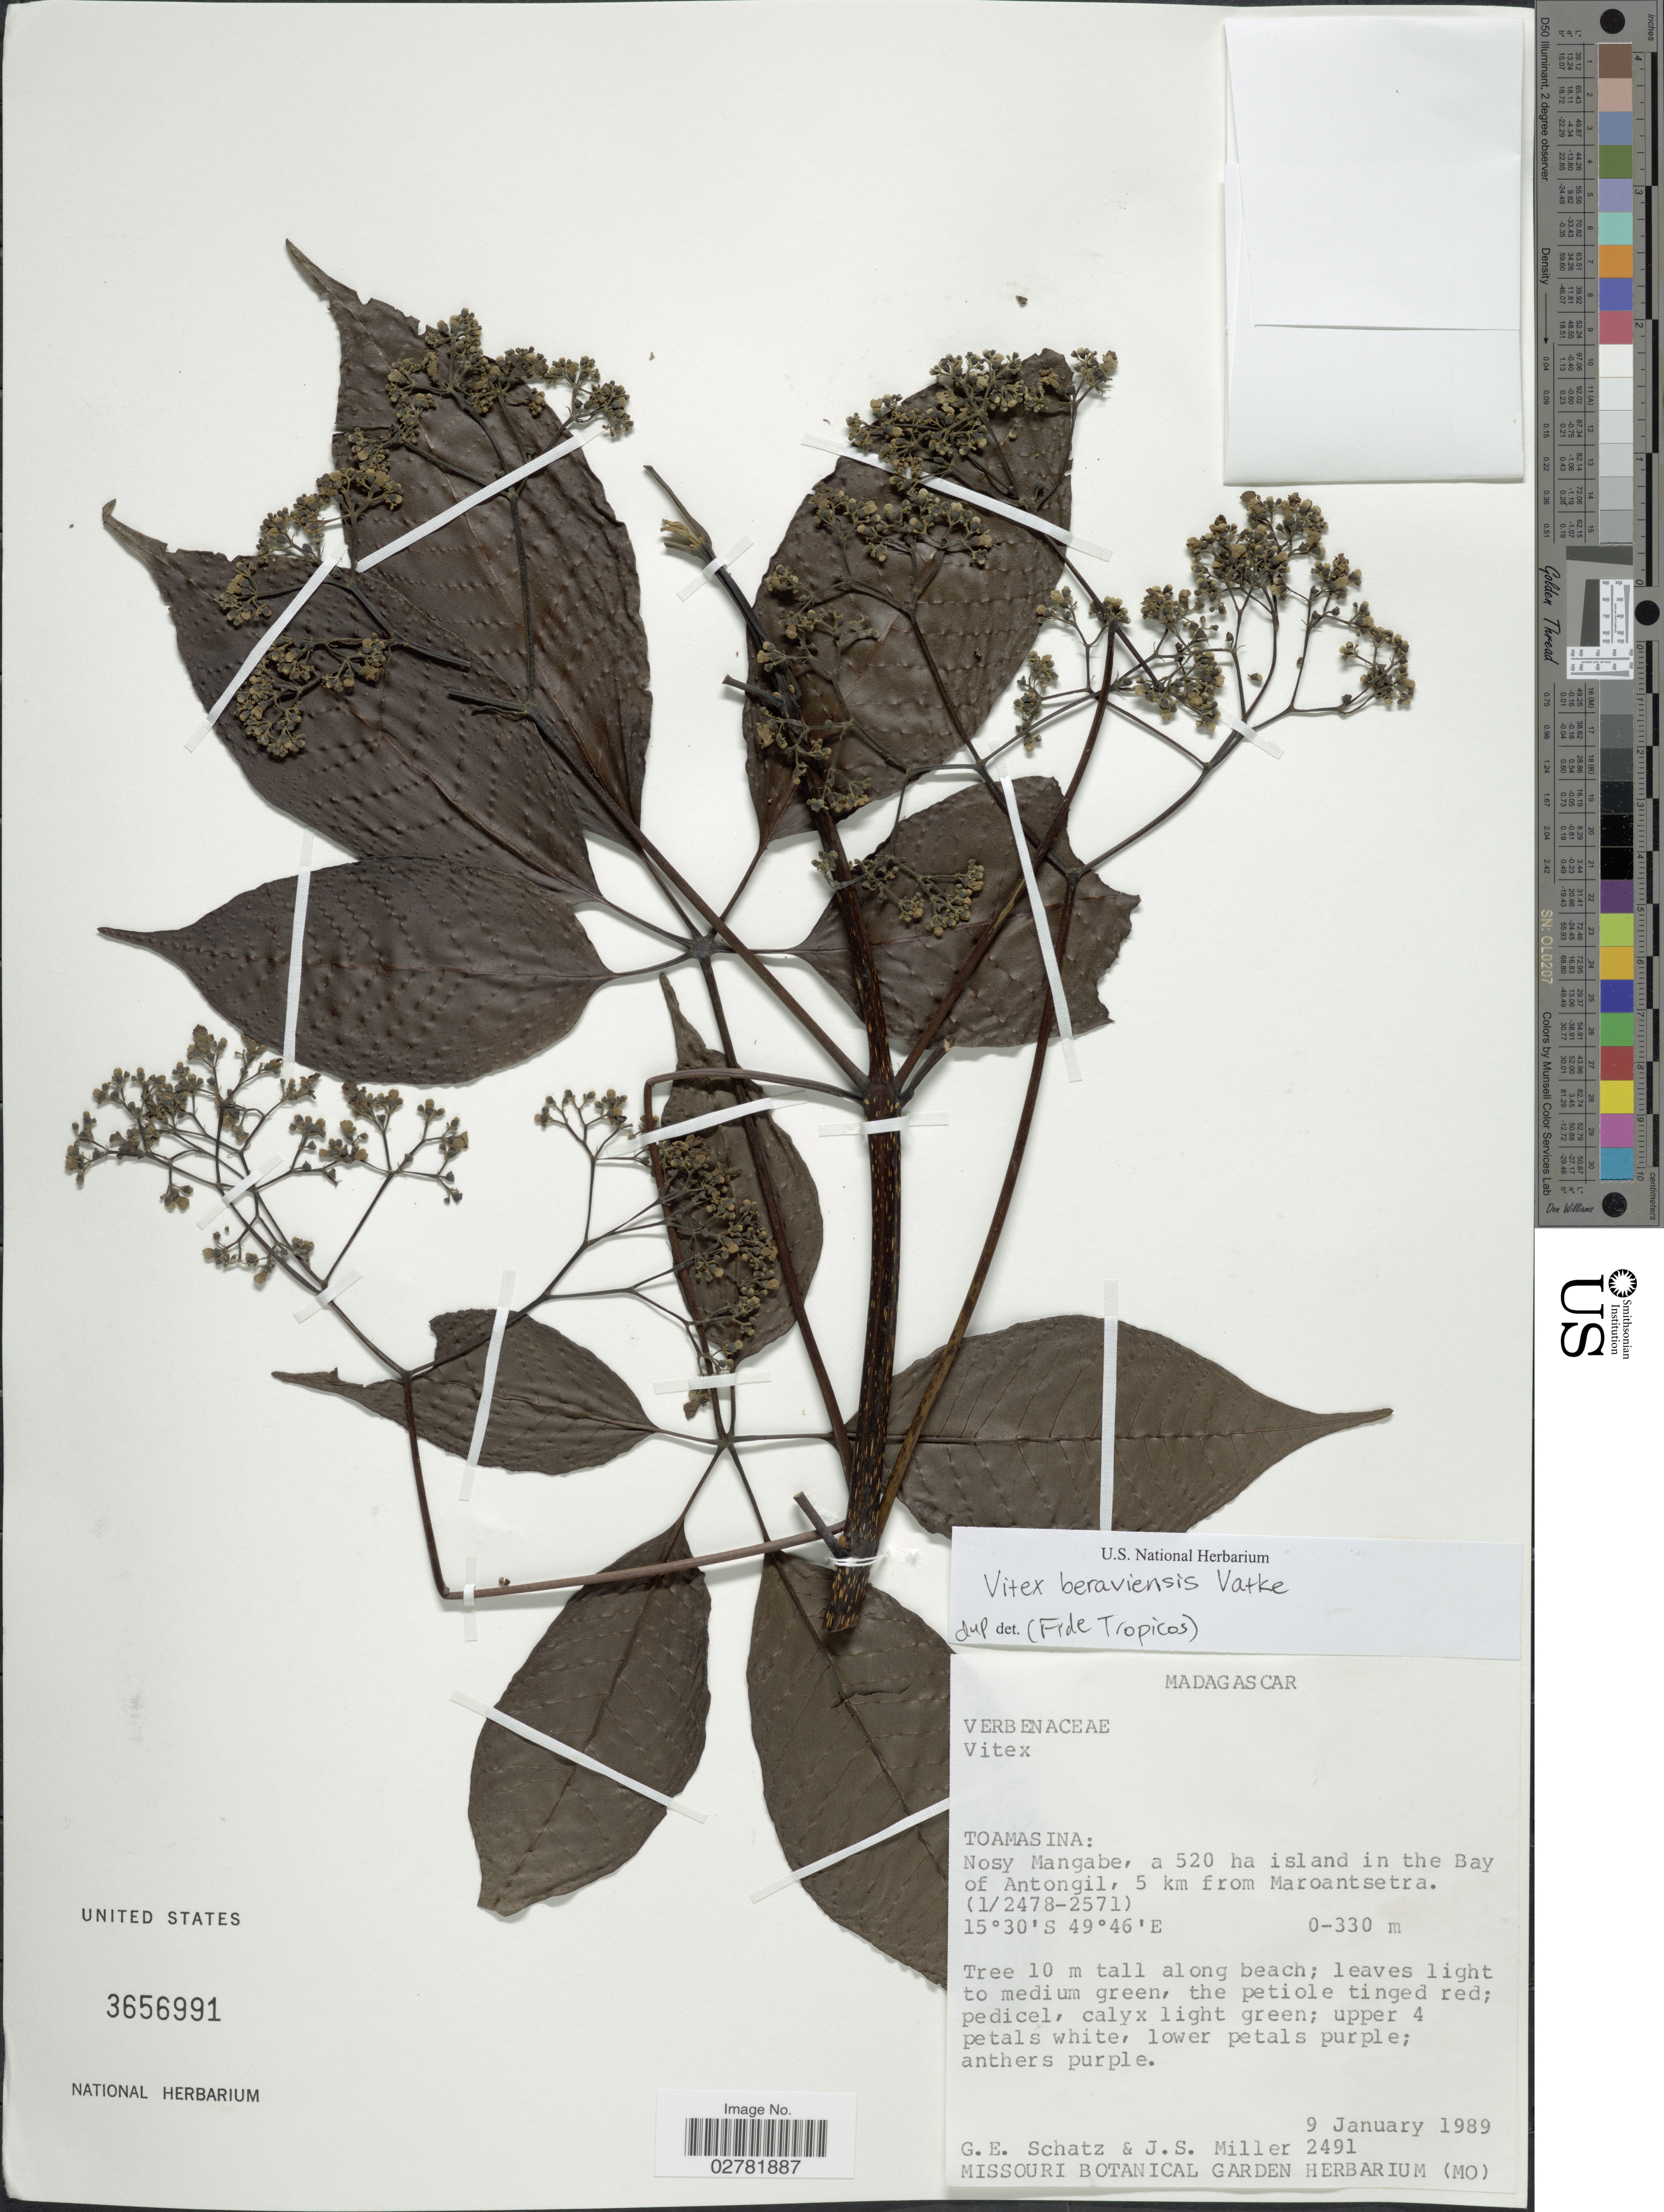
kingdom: Plantae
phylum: Tracheophyta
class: Magnoliopsida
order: Lamiales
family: Lamiaceae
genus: Vitex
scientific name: Vitex beraviensis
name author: Vatke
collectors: G. Schatz & J. S. Miller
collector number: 2491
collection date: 1989-01-09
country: Madagascar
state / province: Analanjirofo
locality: Nosy Mangabe, a 520 ha island in the Bay of Antongil, 5 km from Maroantsetra. (1/2478-2571).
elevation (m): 0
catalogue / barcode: US 3656991